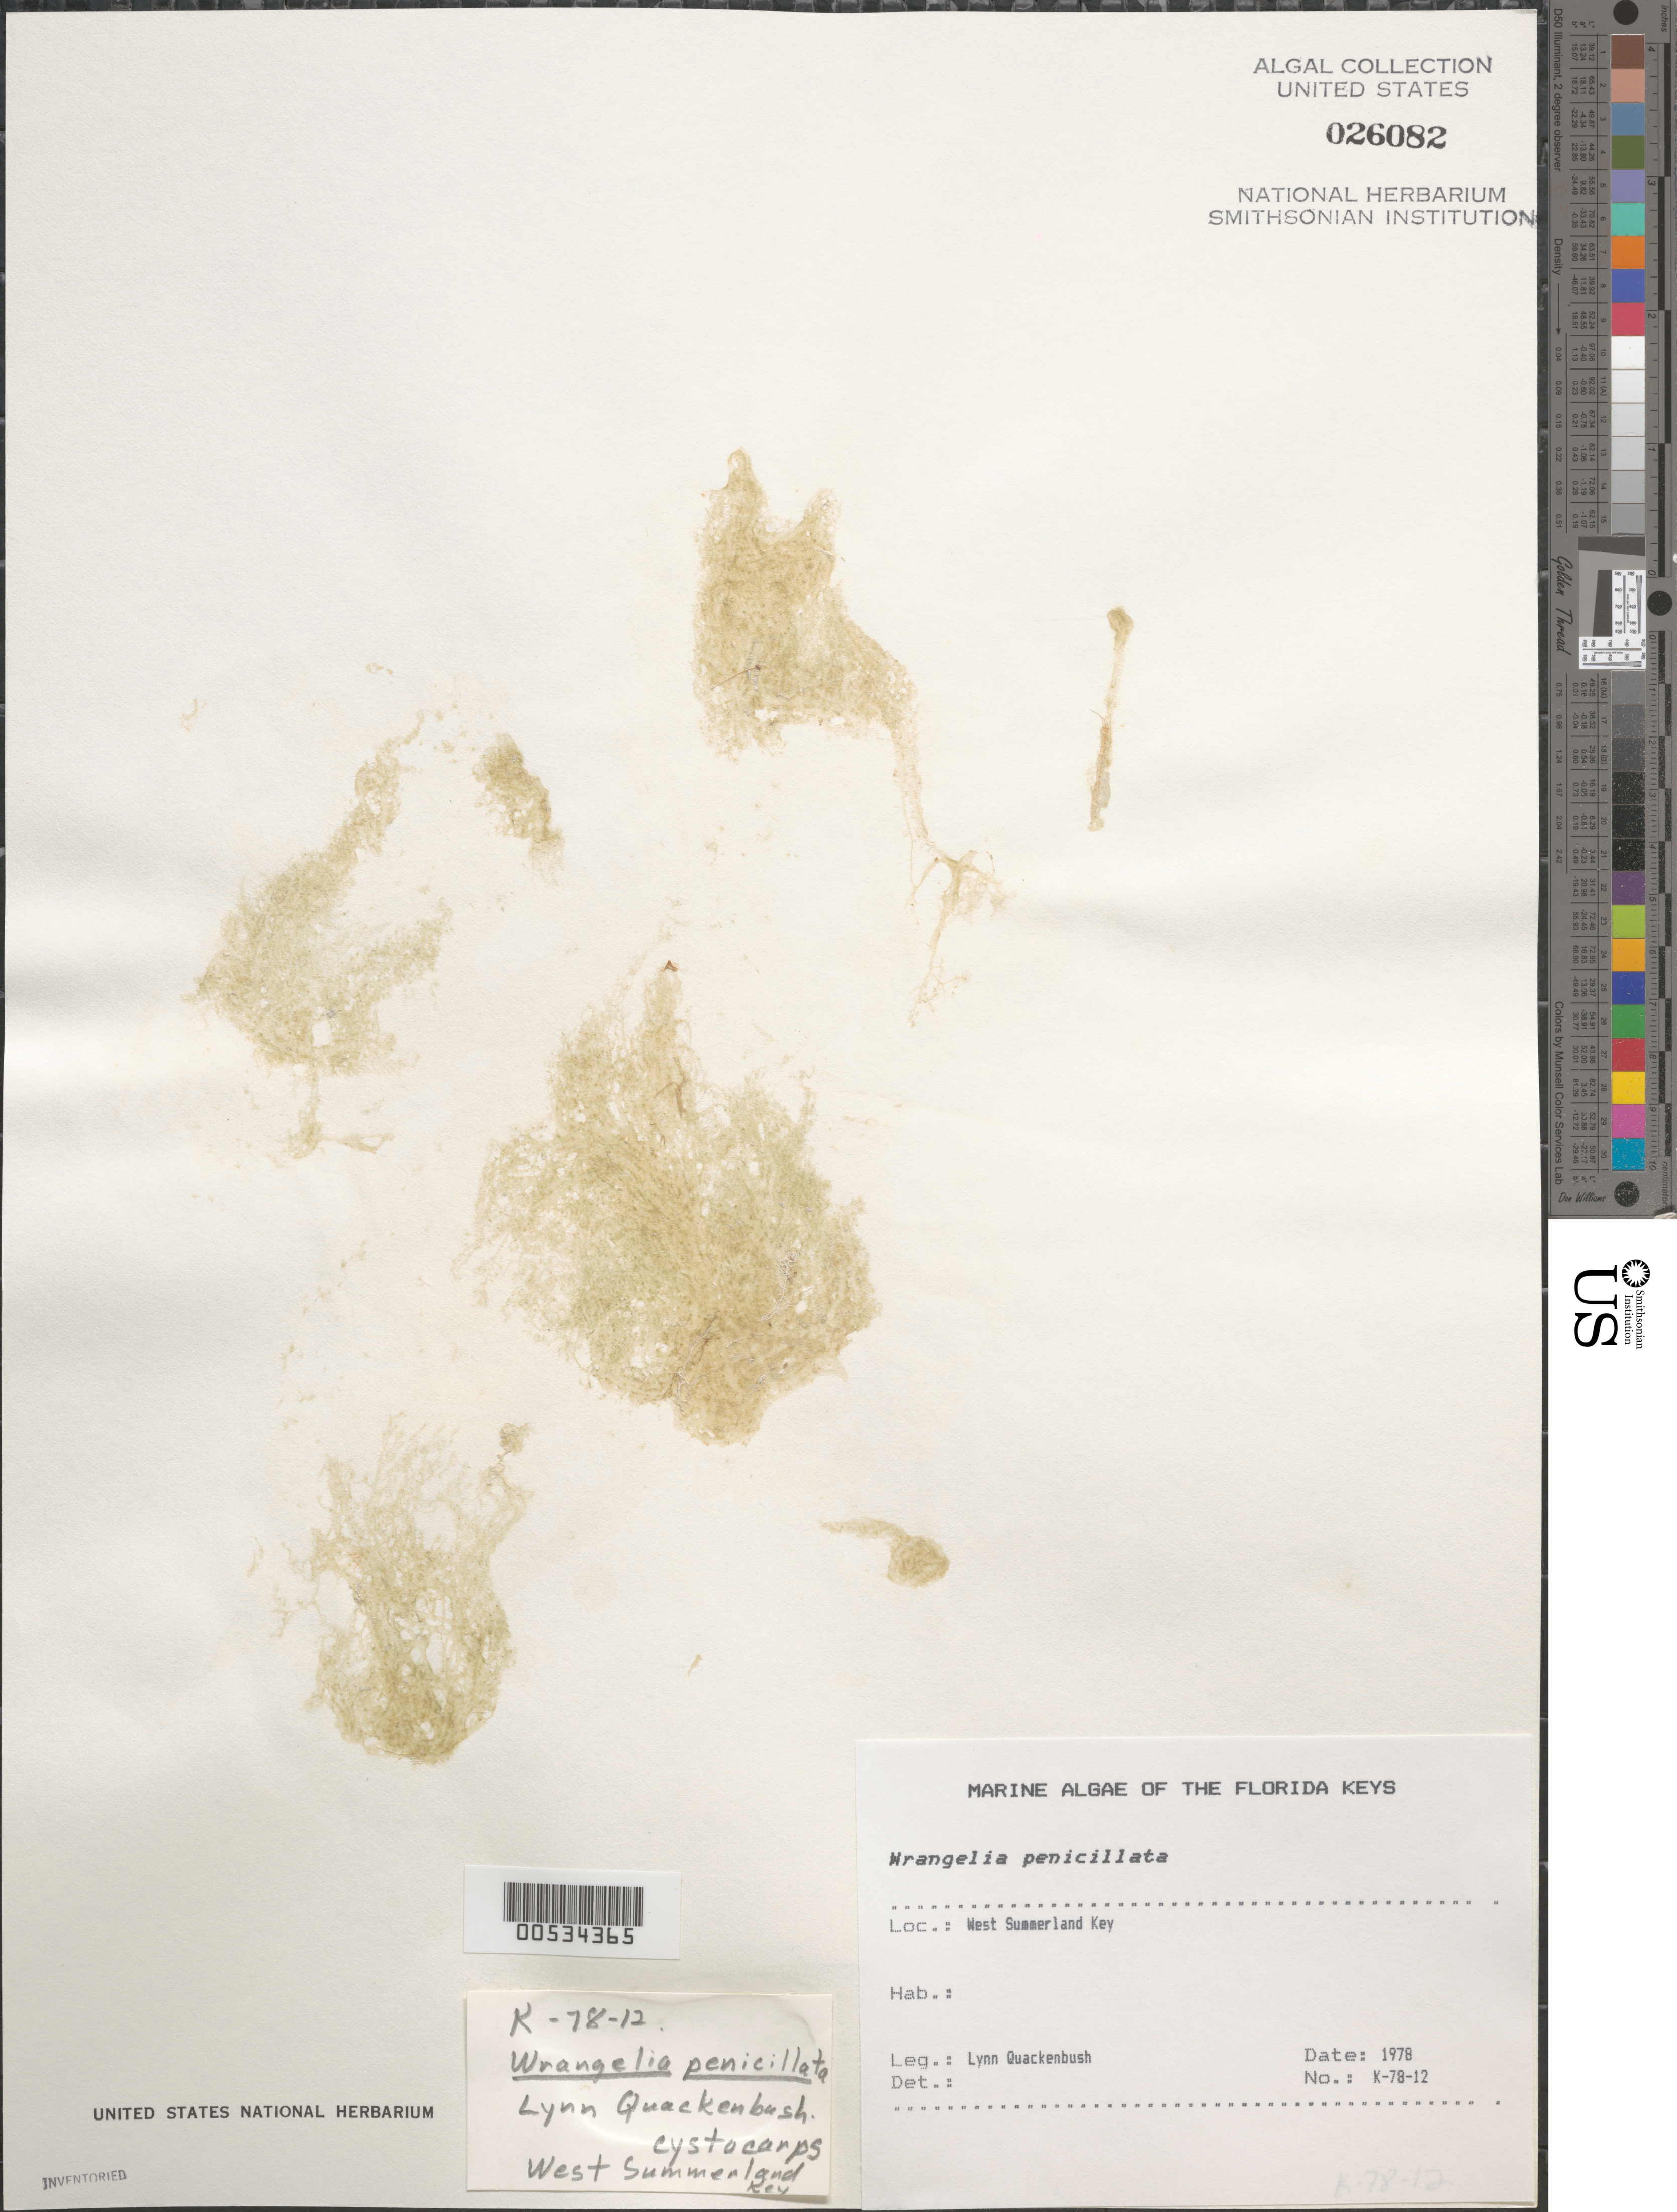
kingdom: Plantae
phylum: Rhodophyta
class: Florideophyceae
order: Ceramiales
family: Wrangeliaceae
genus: Wrangelia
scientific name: Wrangelia penicillata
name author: (C. Agardh) C. Agardh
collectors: L. Quackenbush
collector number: K-78-12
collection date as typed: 1978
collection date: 1978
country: United States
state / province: Florida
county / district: Monroe County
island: West Summerland Key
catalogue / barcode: US 26082